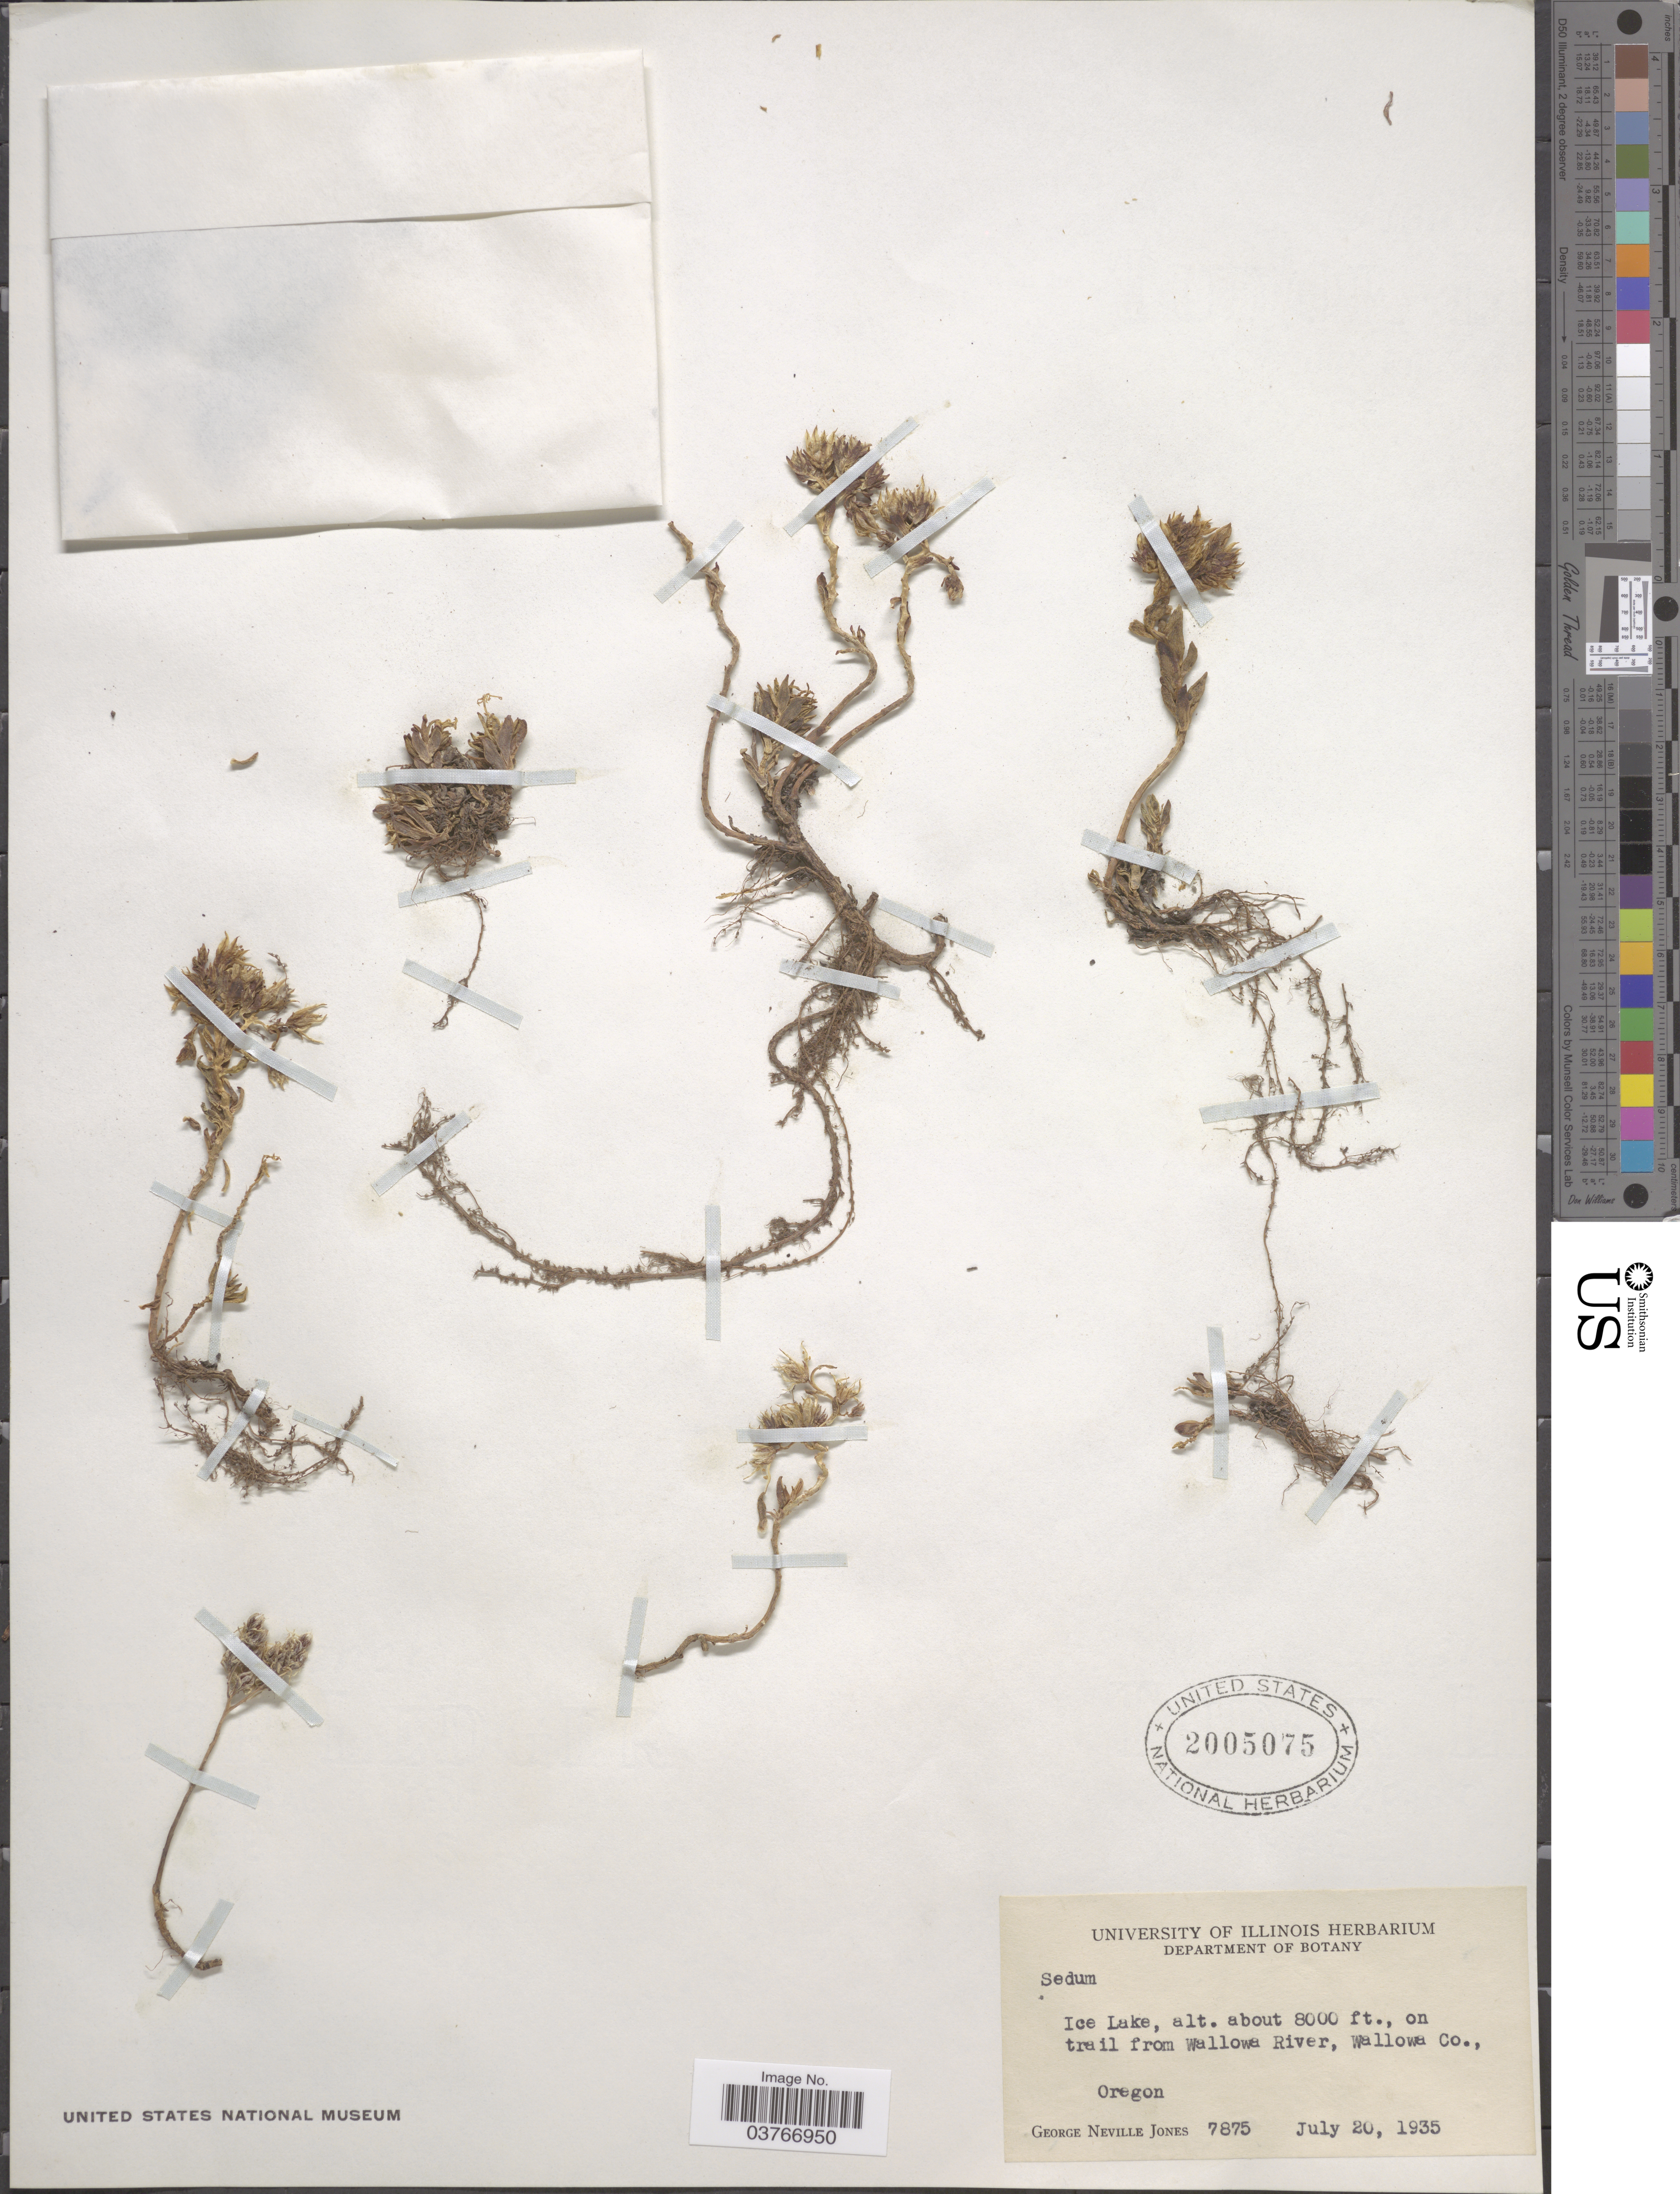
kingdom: Plantae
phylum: Tracheophyta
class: Magnoliopsida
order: Saxifragales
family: Crassulaceae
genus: Sedum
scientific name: Sedum sp.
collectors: G. N. Jones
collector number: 7875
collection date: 1935-07-20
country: United States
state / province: Oregon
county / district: Wallowa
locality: Ice Lake, on trail from Wallowa River, Wallowa Co.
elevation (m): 2438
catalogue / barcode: US 2005075